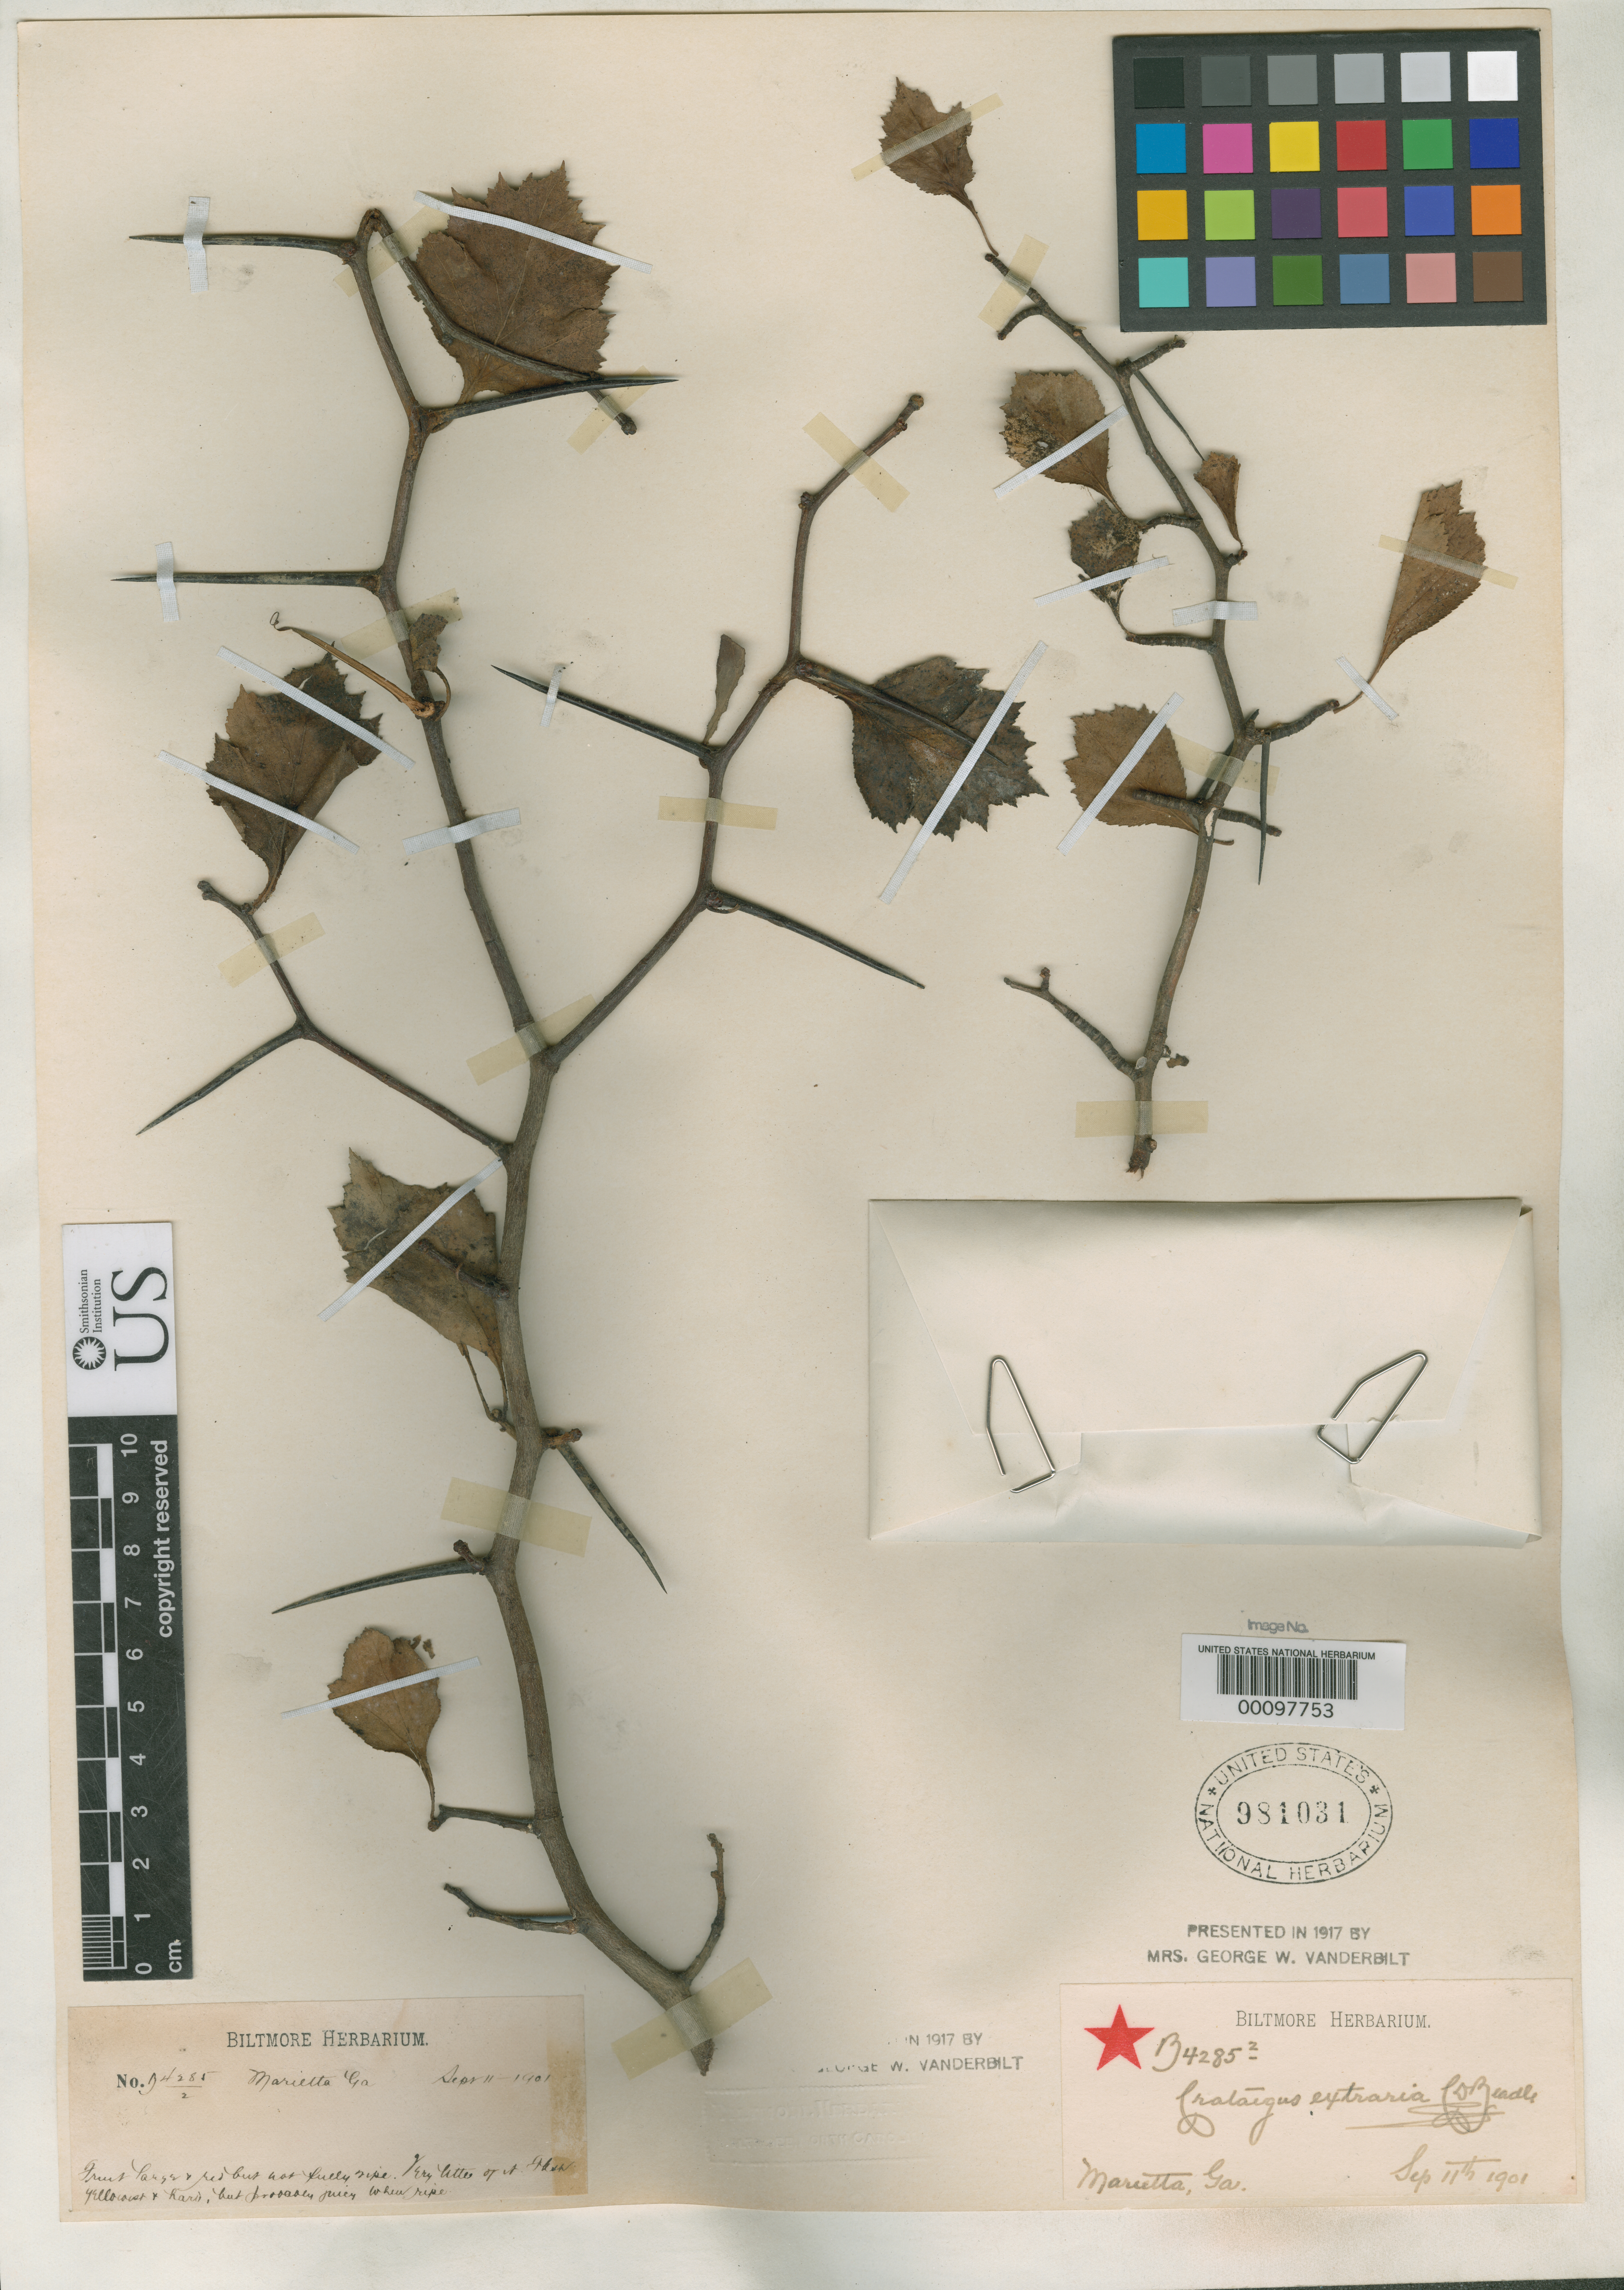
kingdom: Plantae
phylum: Tracheophyta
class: Magnoliopsida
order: Rosales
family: Rosaceae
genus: Crataegus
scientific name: Crataegus extraria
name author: Beadle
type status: Syntype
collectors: ex herb. Biltmore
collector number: B 4285(2)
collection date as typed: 11 Sep 1901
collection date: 1901-09-11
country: United States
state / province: Georgia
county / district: Cobb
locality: Marietta.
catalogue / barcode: US 981031